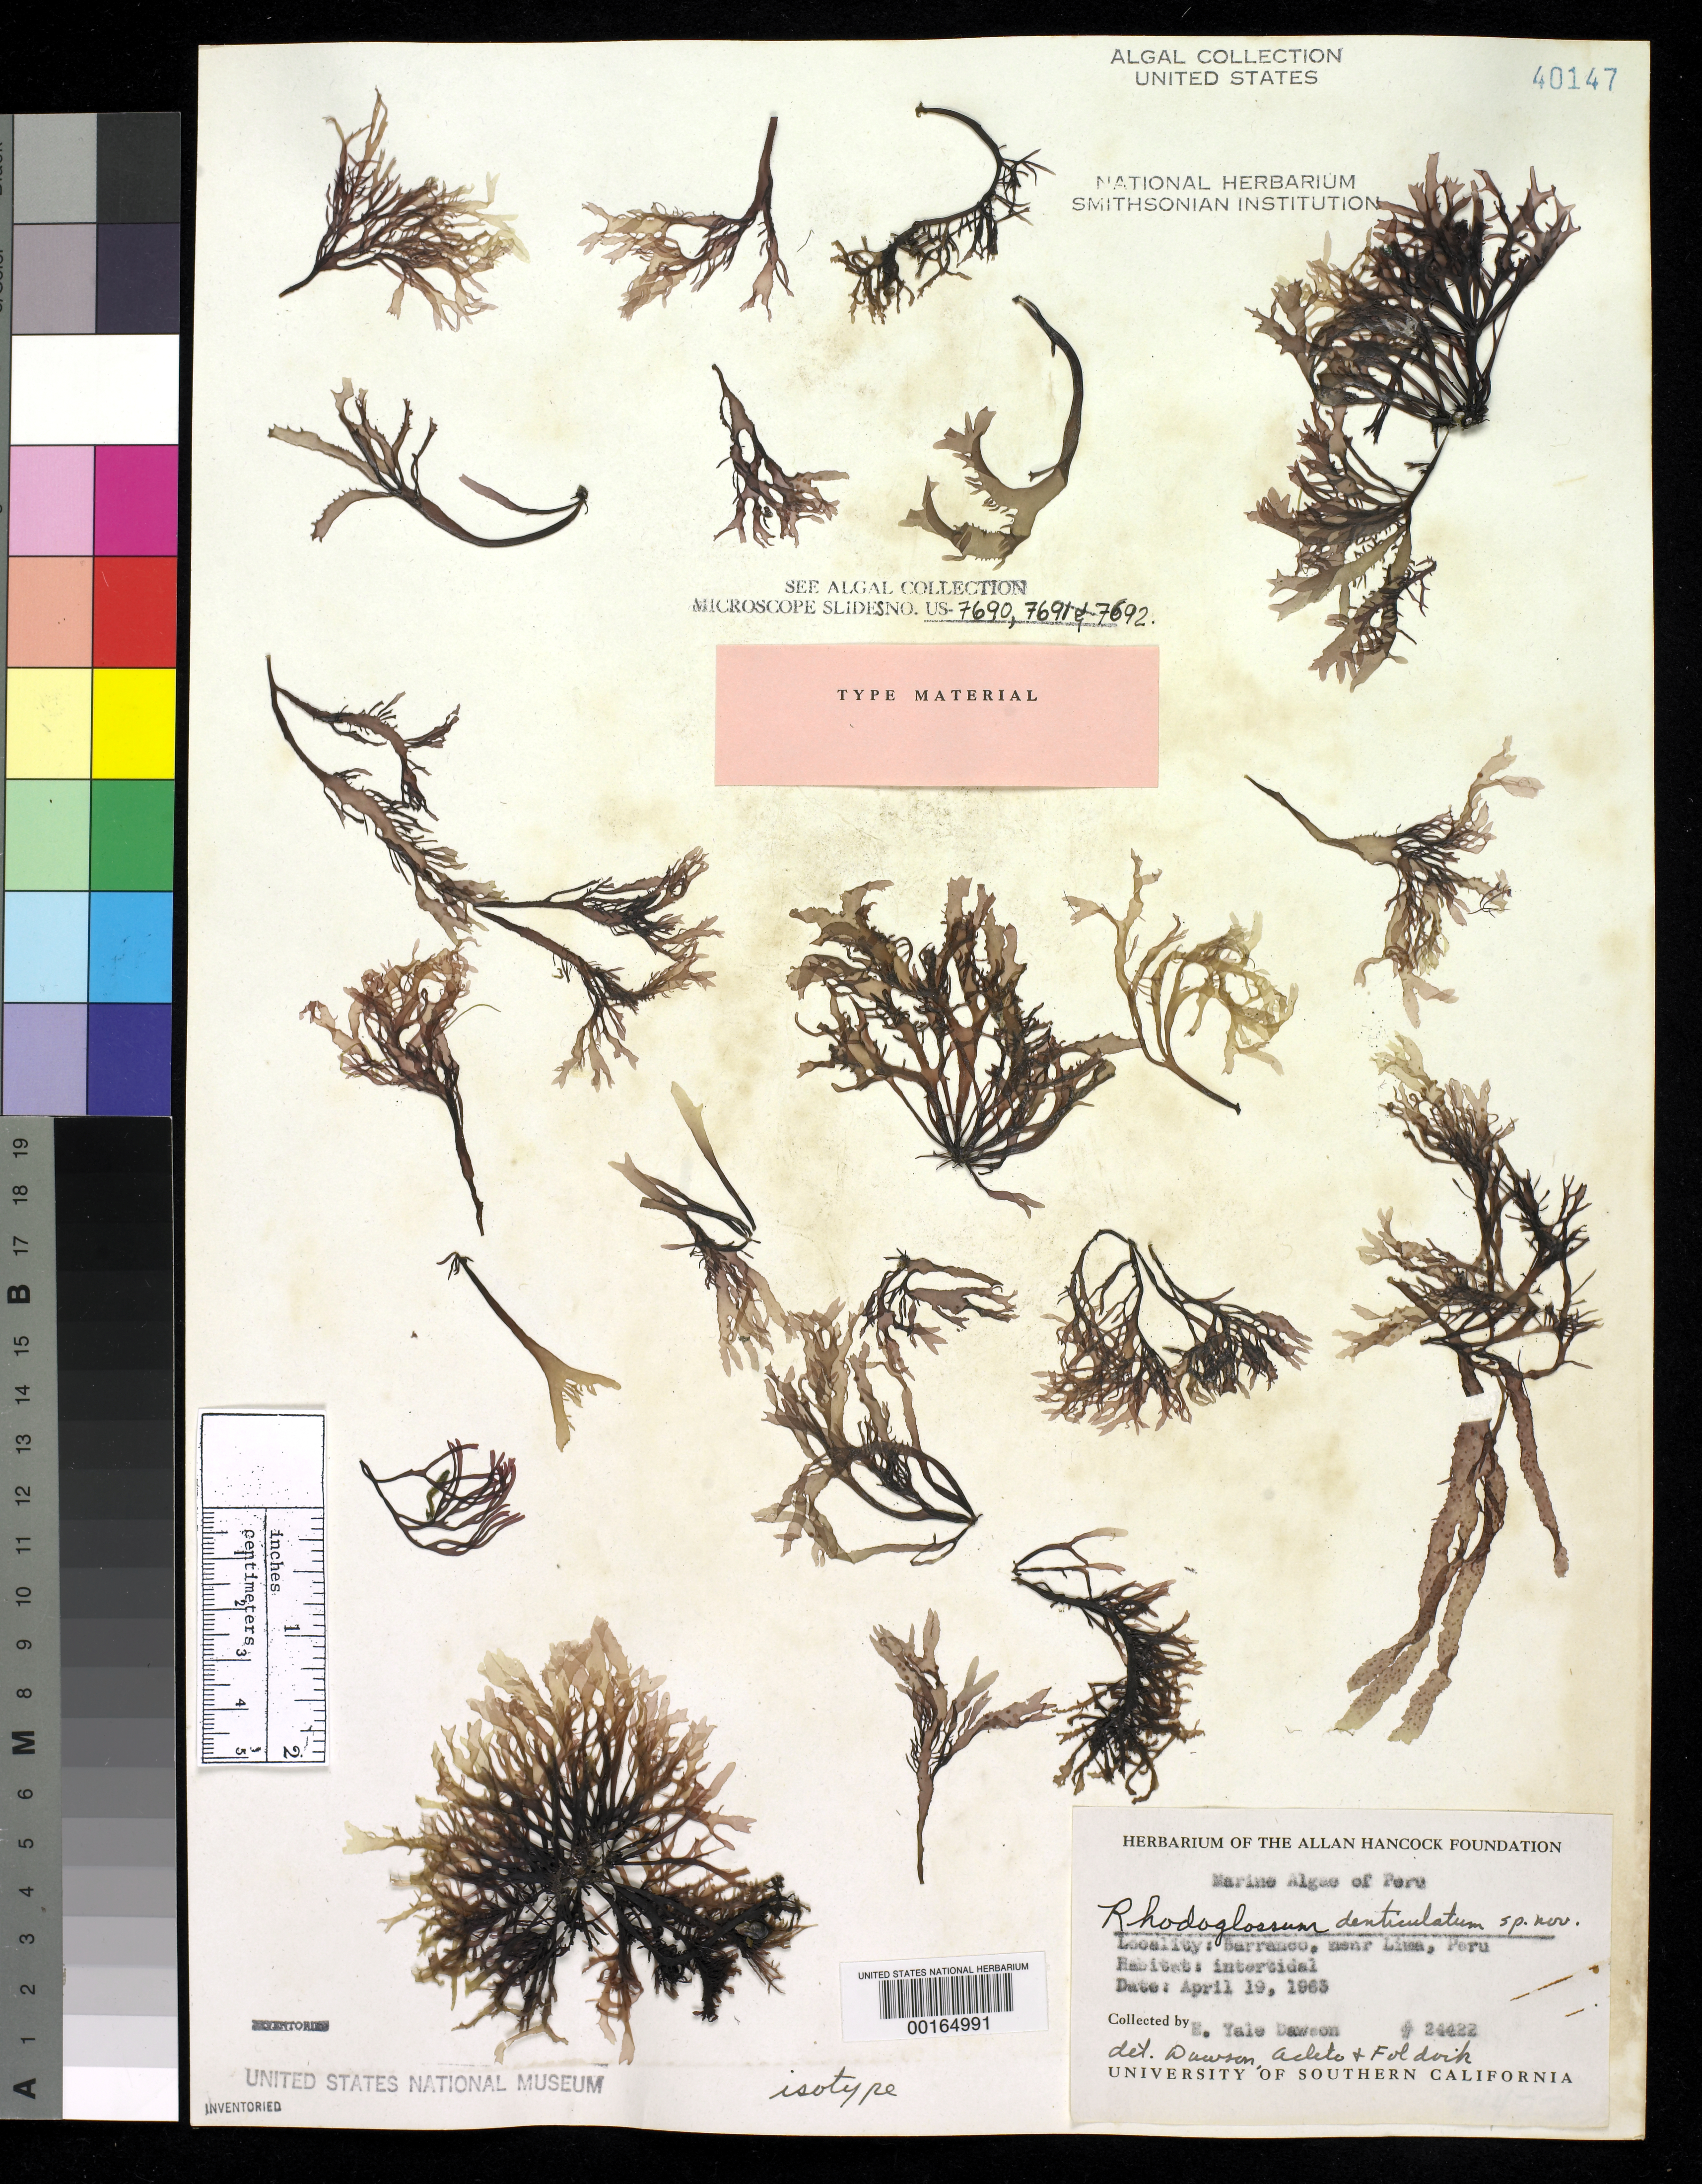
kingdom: Plantae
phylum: Rhodophyta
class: Florideophyceae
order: Gigartinales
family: Gigartinaceae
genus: Rhodoglossum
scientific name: Rhodoglossum denticulatum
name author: E.Y. Dawson et al.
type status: Isotype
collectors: E. Y. Dawson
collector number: EYD 24422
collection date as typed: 19 Apr 1963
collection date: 1963-04-19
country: Peru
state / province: Lima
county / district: Barranca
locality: Barranco, near Lima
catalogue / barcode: US 40147